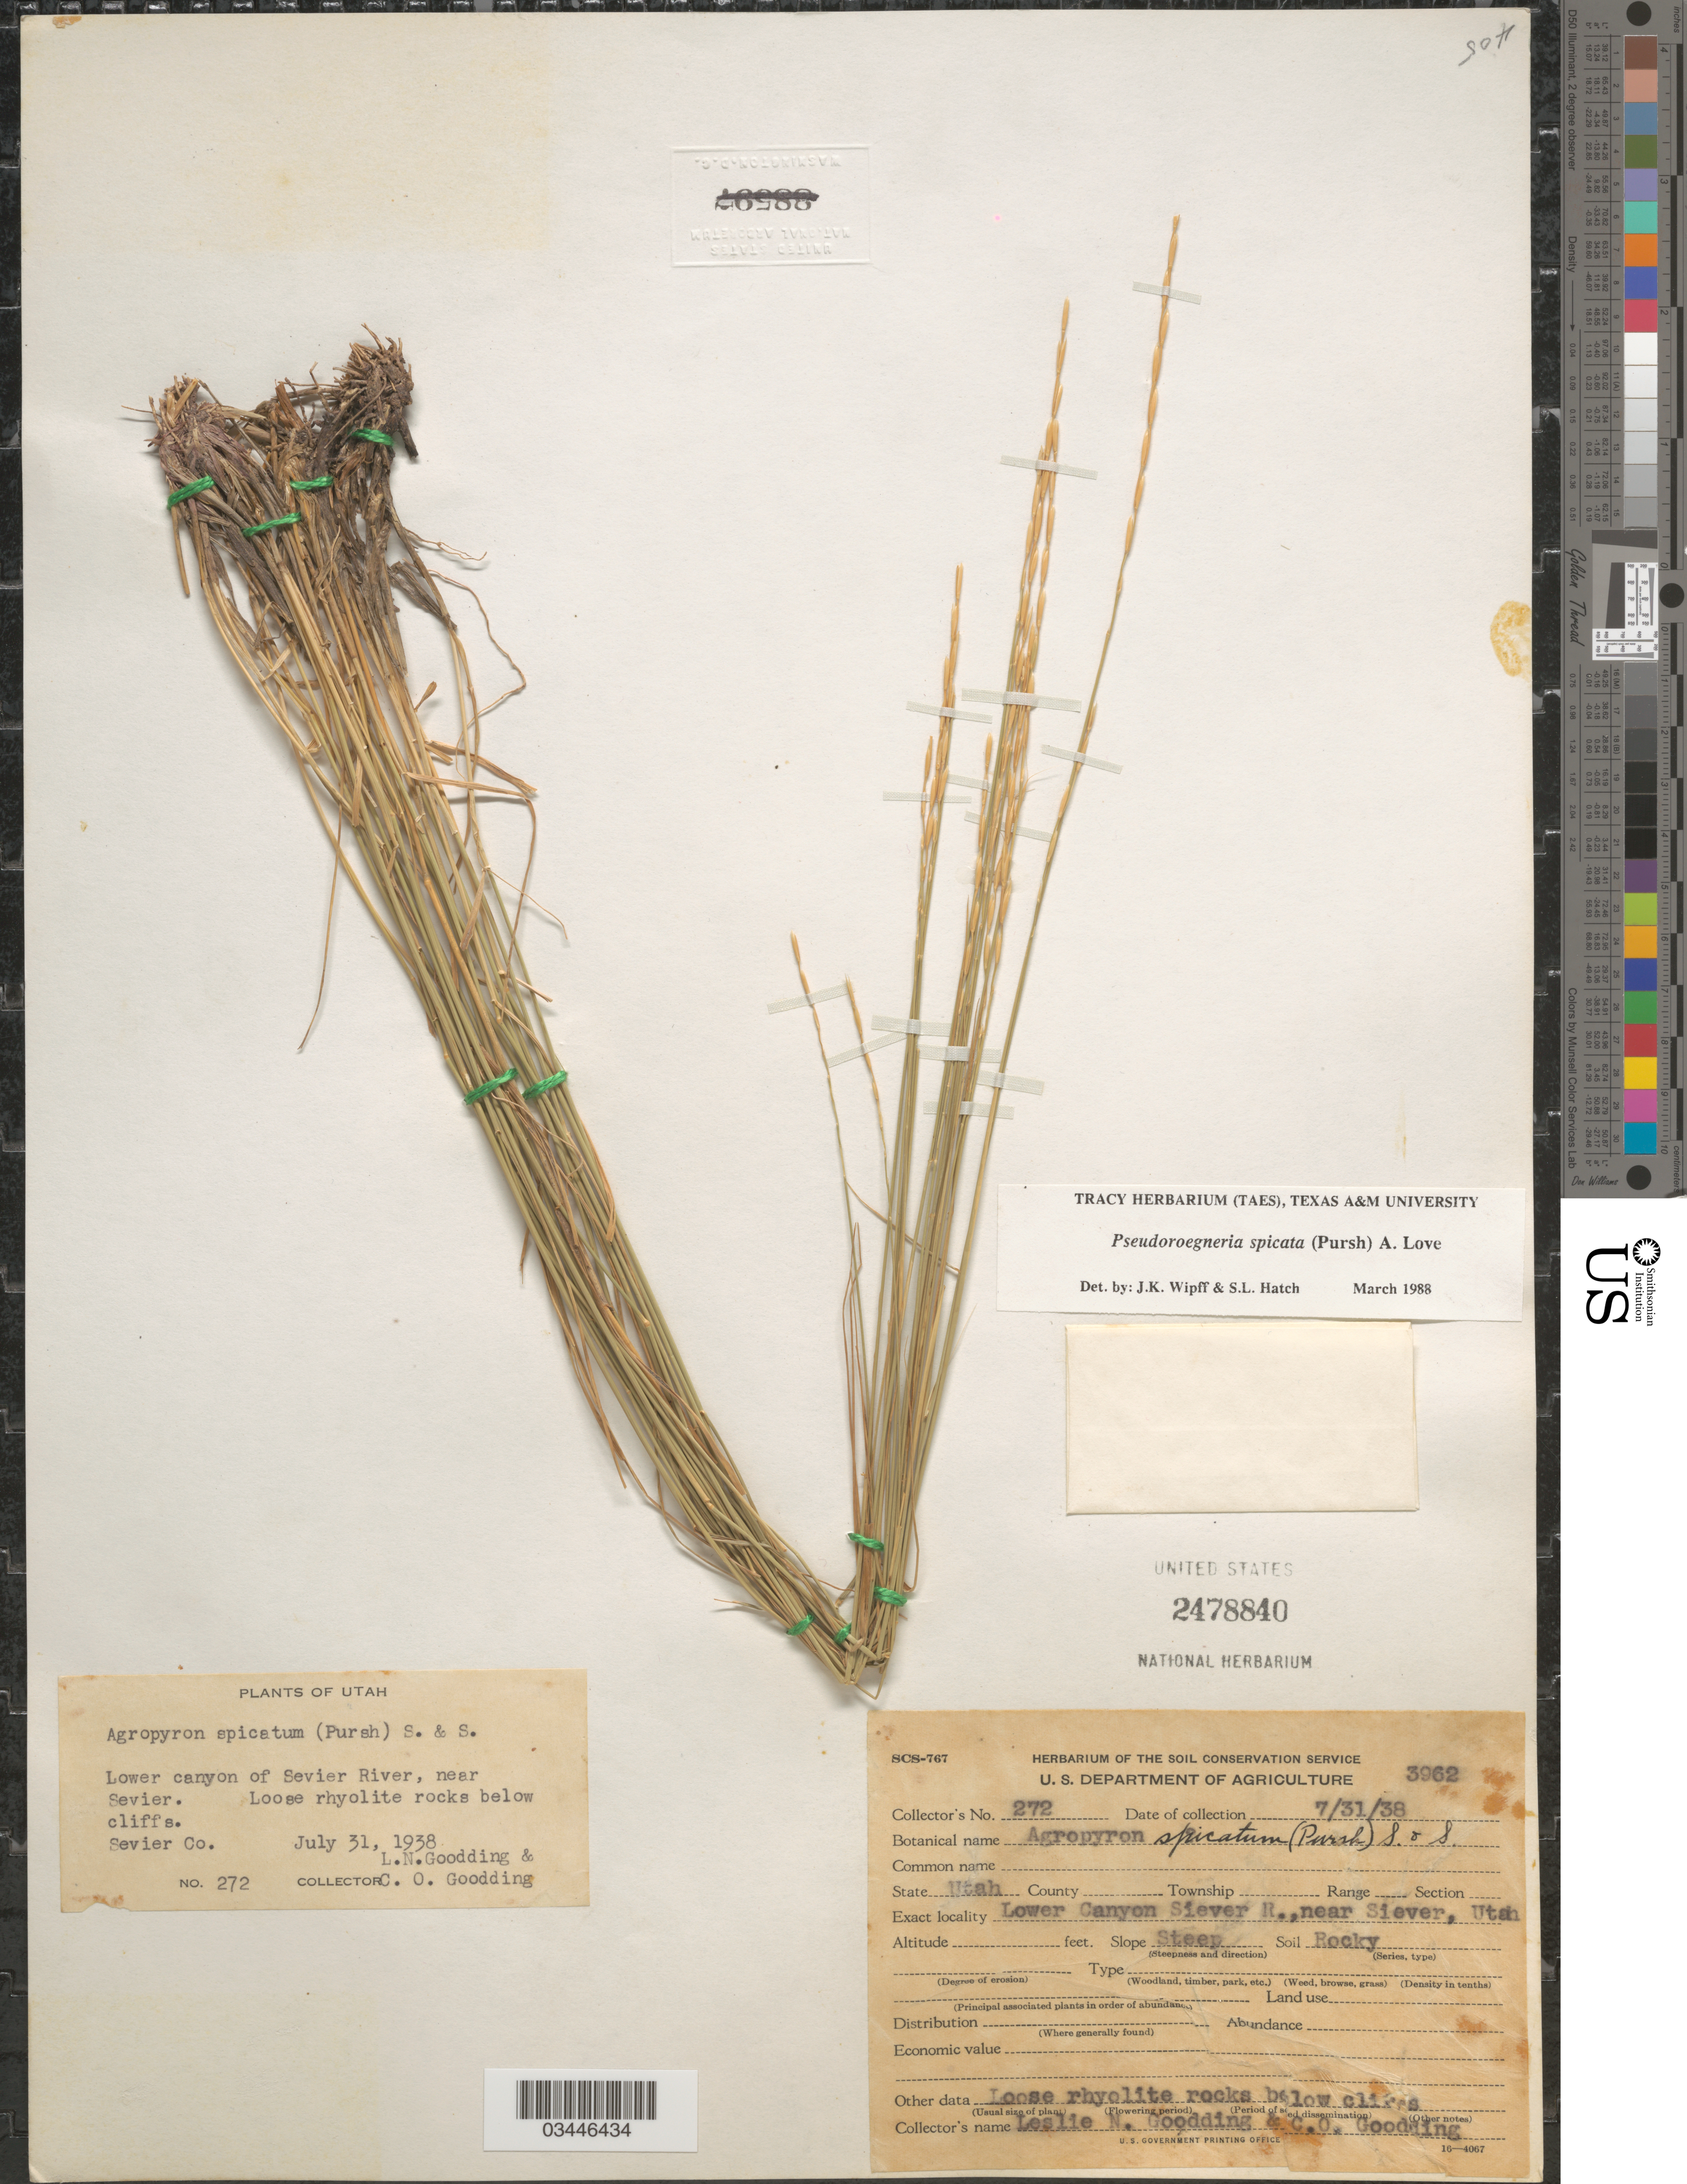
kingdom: Plantae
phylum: Tracheophyta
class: Liliopsida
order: Poales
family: Poaceae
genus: Pseudoroegneria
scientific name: Pseudoroegneria spicata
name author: (Pursh) Á. Löve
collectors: C. G. Reeder & C. Goodding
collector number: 272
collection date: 1938-07-31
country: United States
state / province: Utah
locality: Lower canyon of Sevier River, near Sevier. Loose rhyolite rocks belows cliffs. Sevier Co.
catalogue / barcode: US 2478840